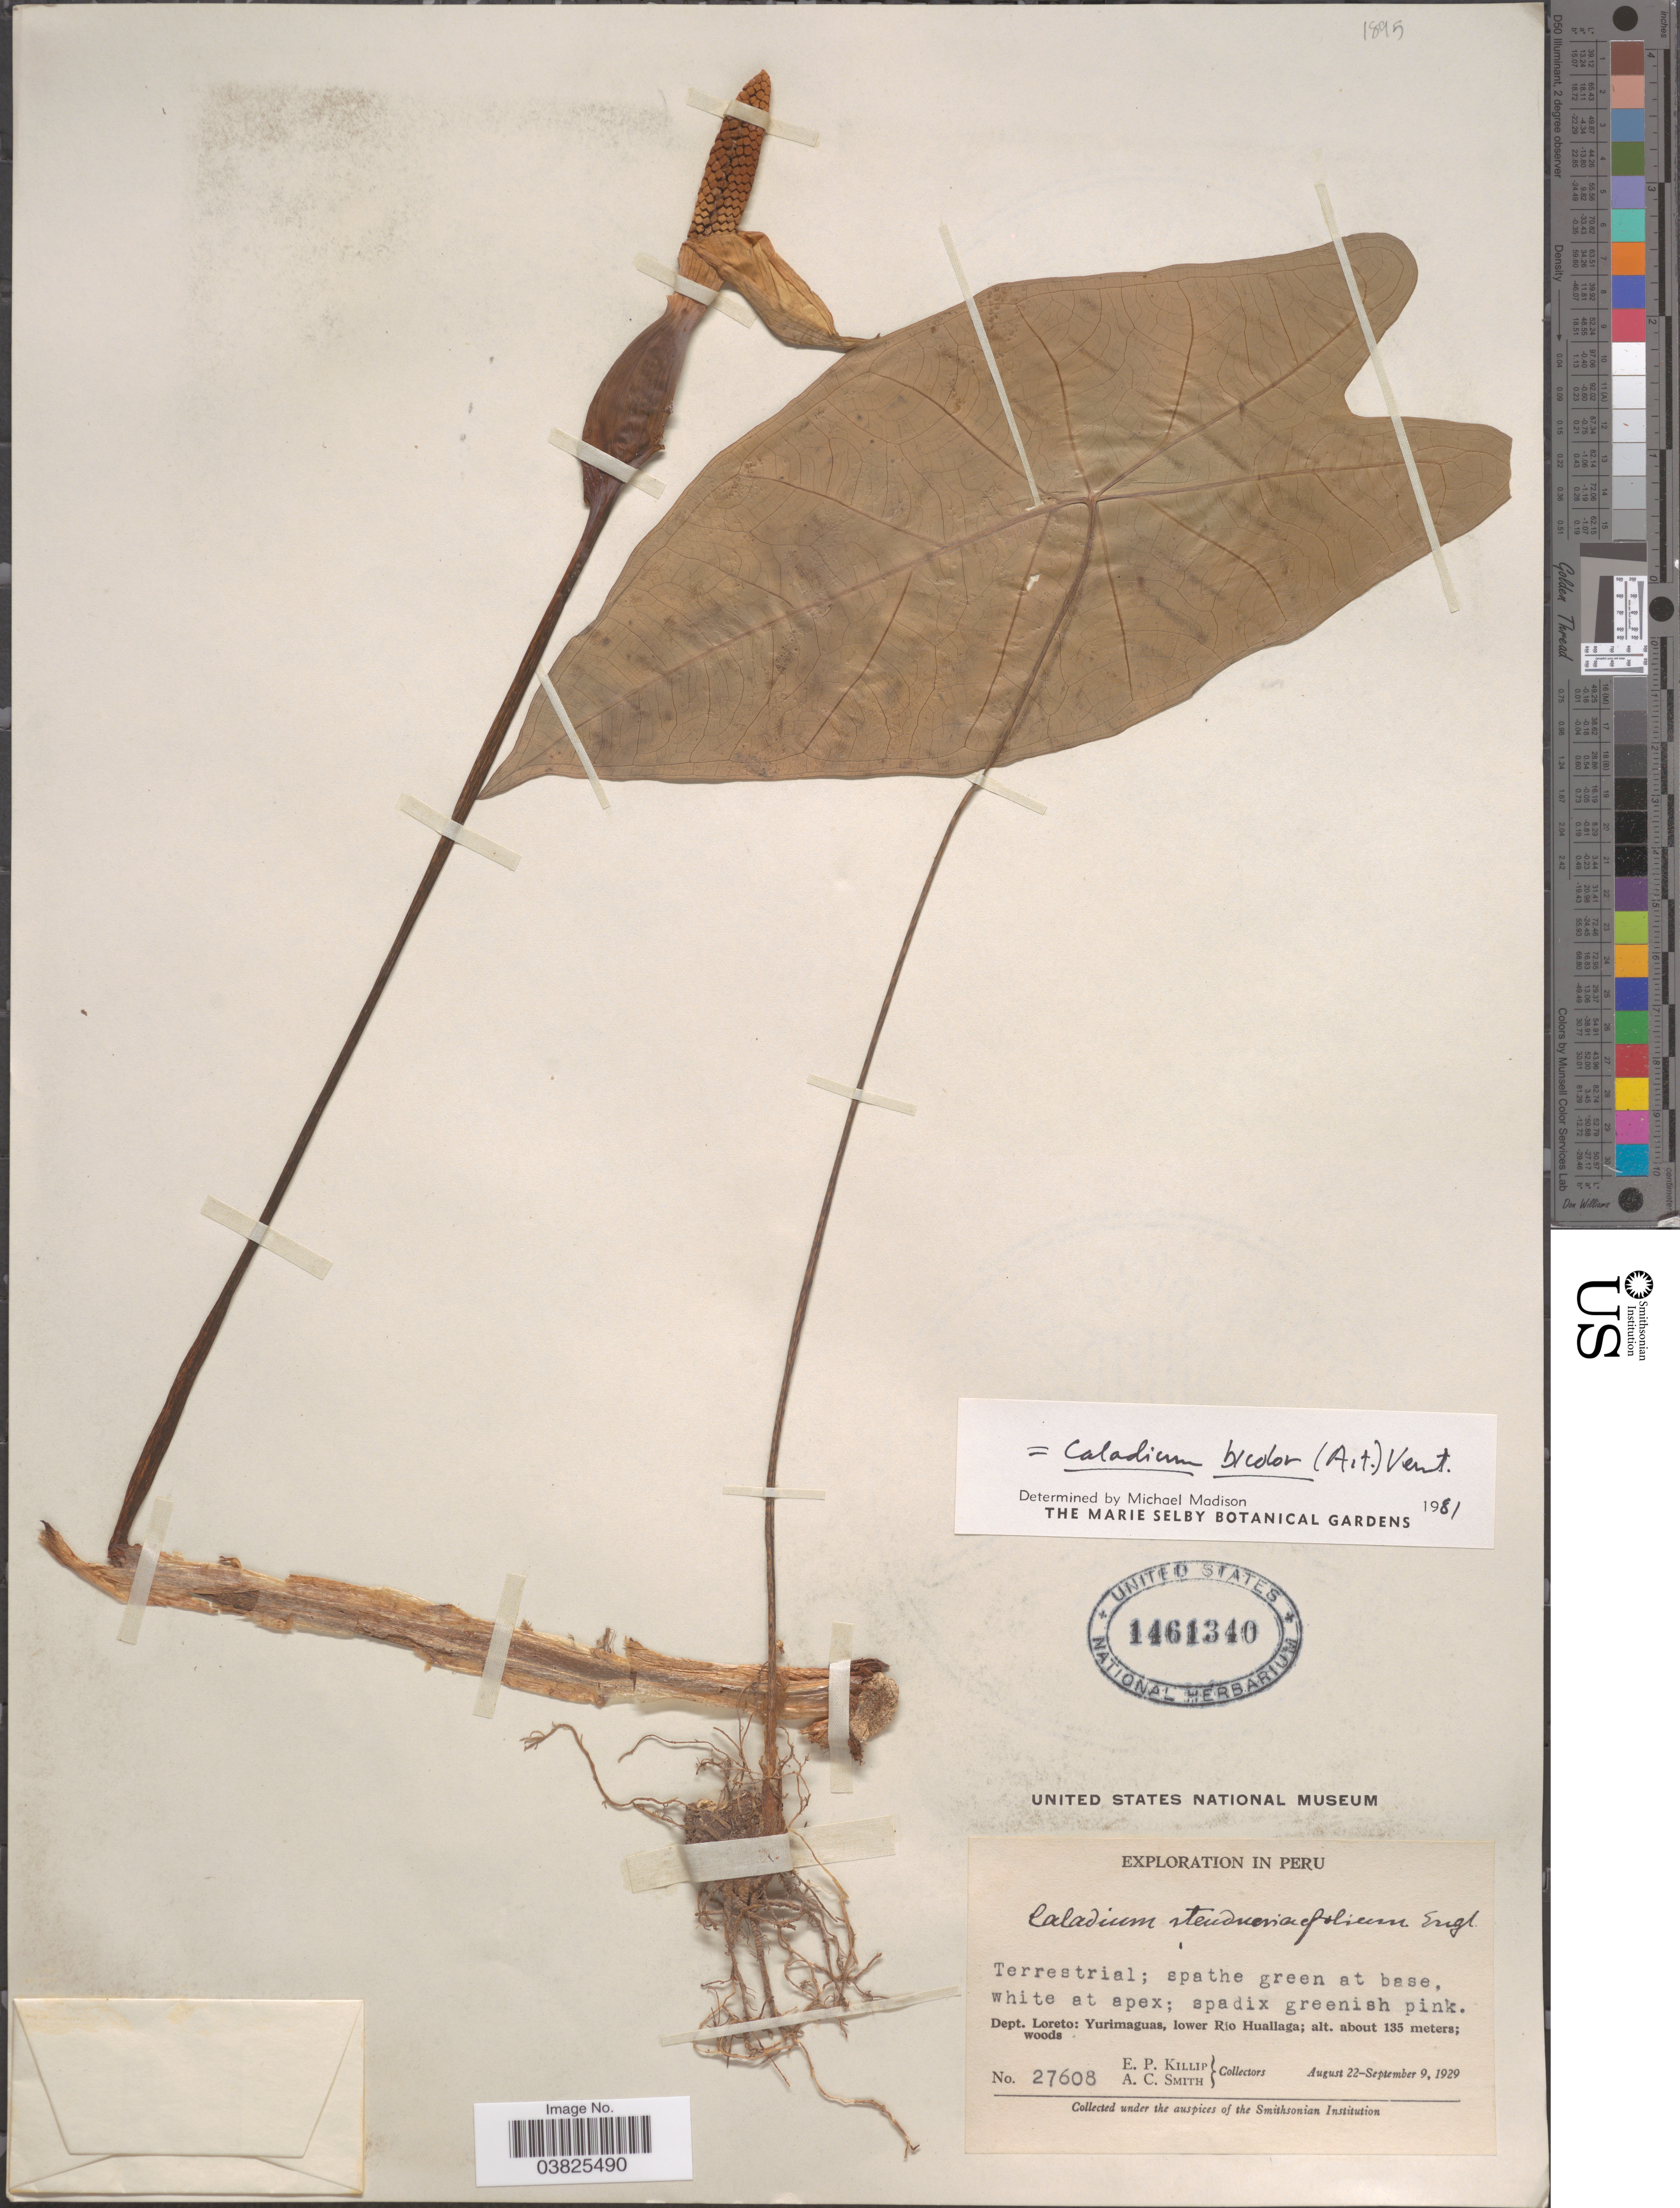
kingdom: Plantae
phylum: Tracheophyta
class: Liliopsida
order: Alismatales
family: Araceae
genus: Caladium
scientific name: Caladium bicolor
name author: (Aiton) Vent.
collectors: E. P. Killip & A. C. Smith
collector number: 27608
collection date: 1929-08-22/1929-09-09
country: Peru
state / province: Loreto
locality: Dept. Loreto: Yurimaguas, lower Río Huallaga.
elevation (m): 135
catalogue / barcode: US 1461340